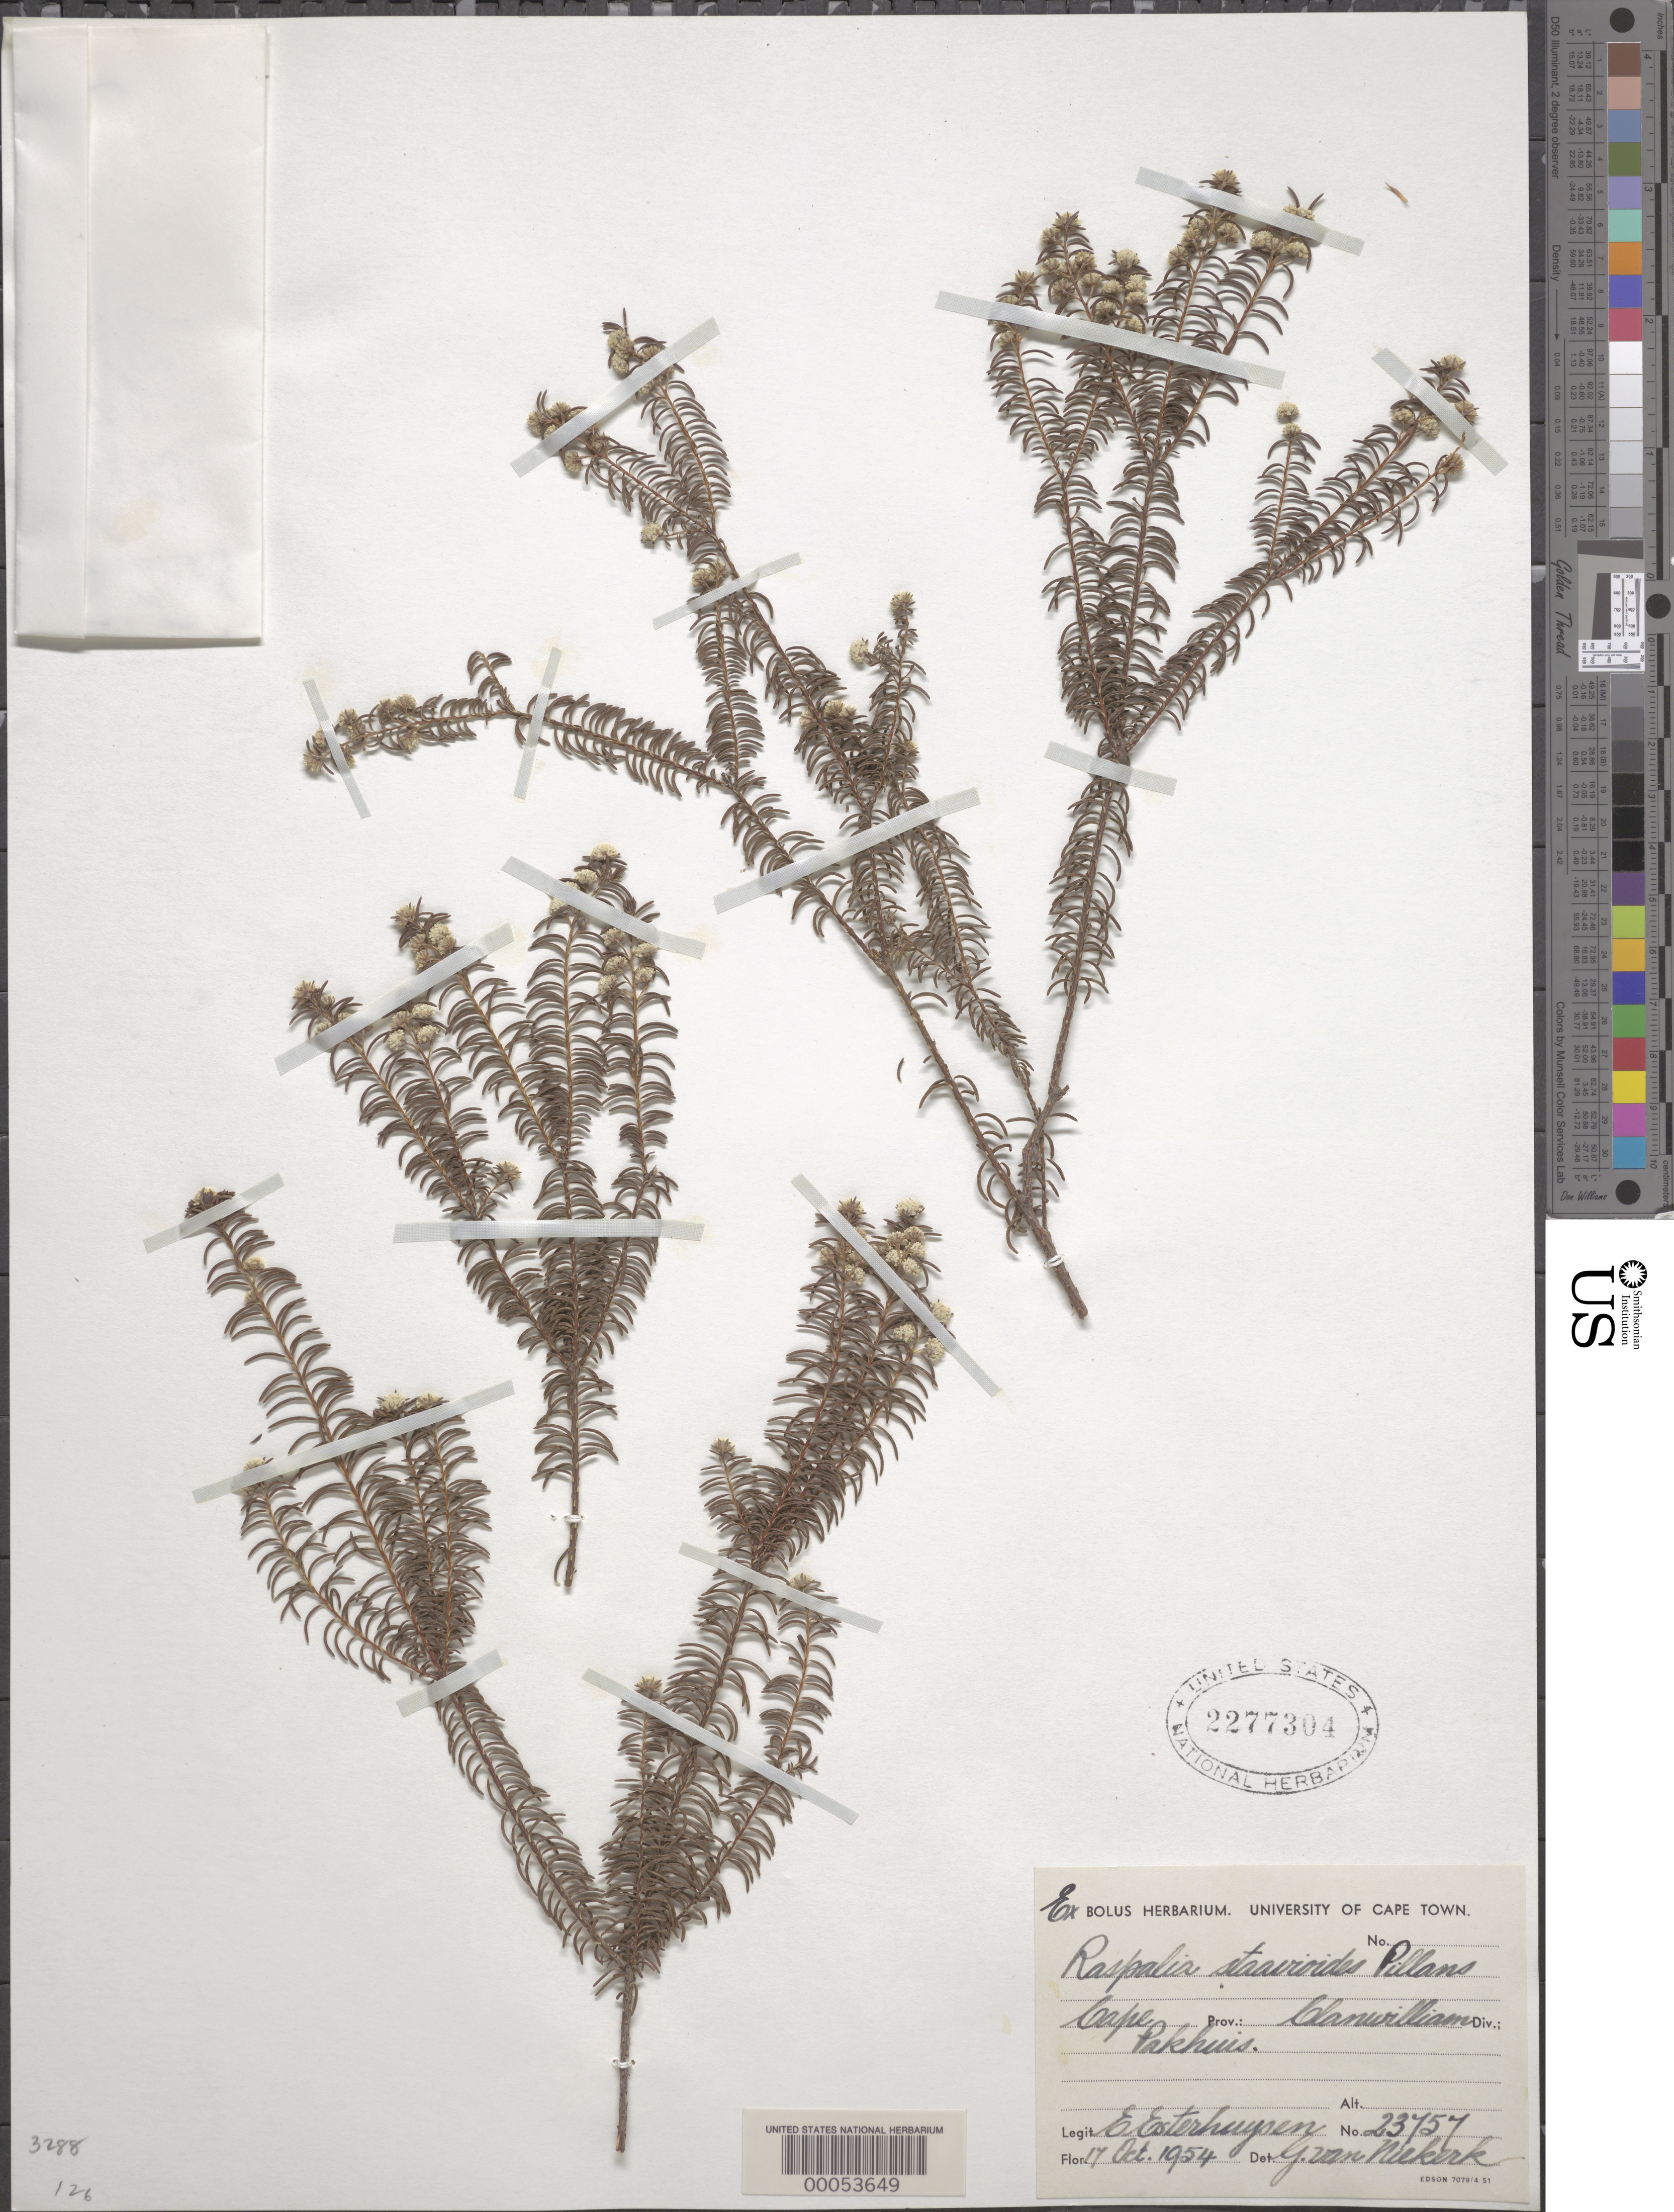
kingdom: Plantae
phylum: Tracheophyta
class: Magnoliopsida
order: Bruniales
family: Bruniaceae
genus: Staavia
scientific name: Staavia staavioides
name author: (Sond.) A.V. Hall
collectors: E. E. Esterhuysen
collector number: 23757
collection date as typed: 17 Oct 1954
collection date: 1954-10-17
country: South Africa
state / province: Western Cape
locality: Pakhuis. Clanwilliam Division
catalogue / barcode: US 2277304